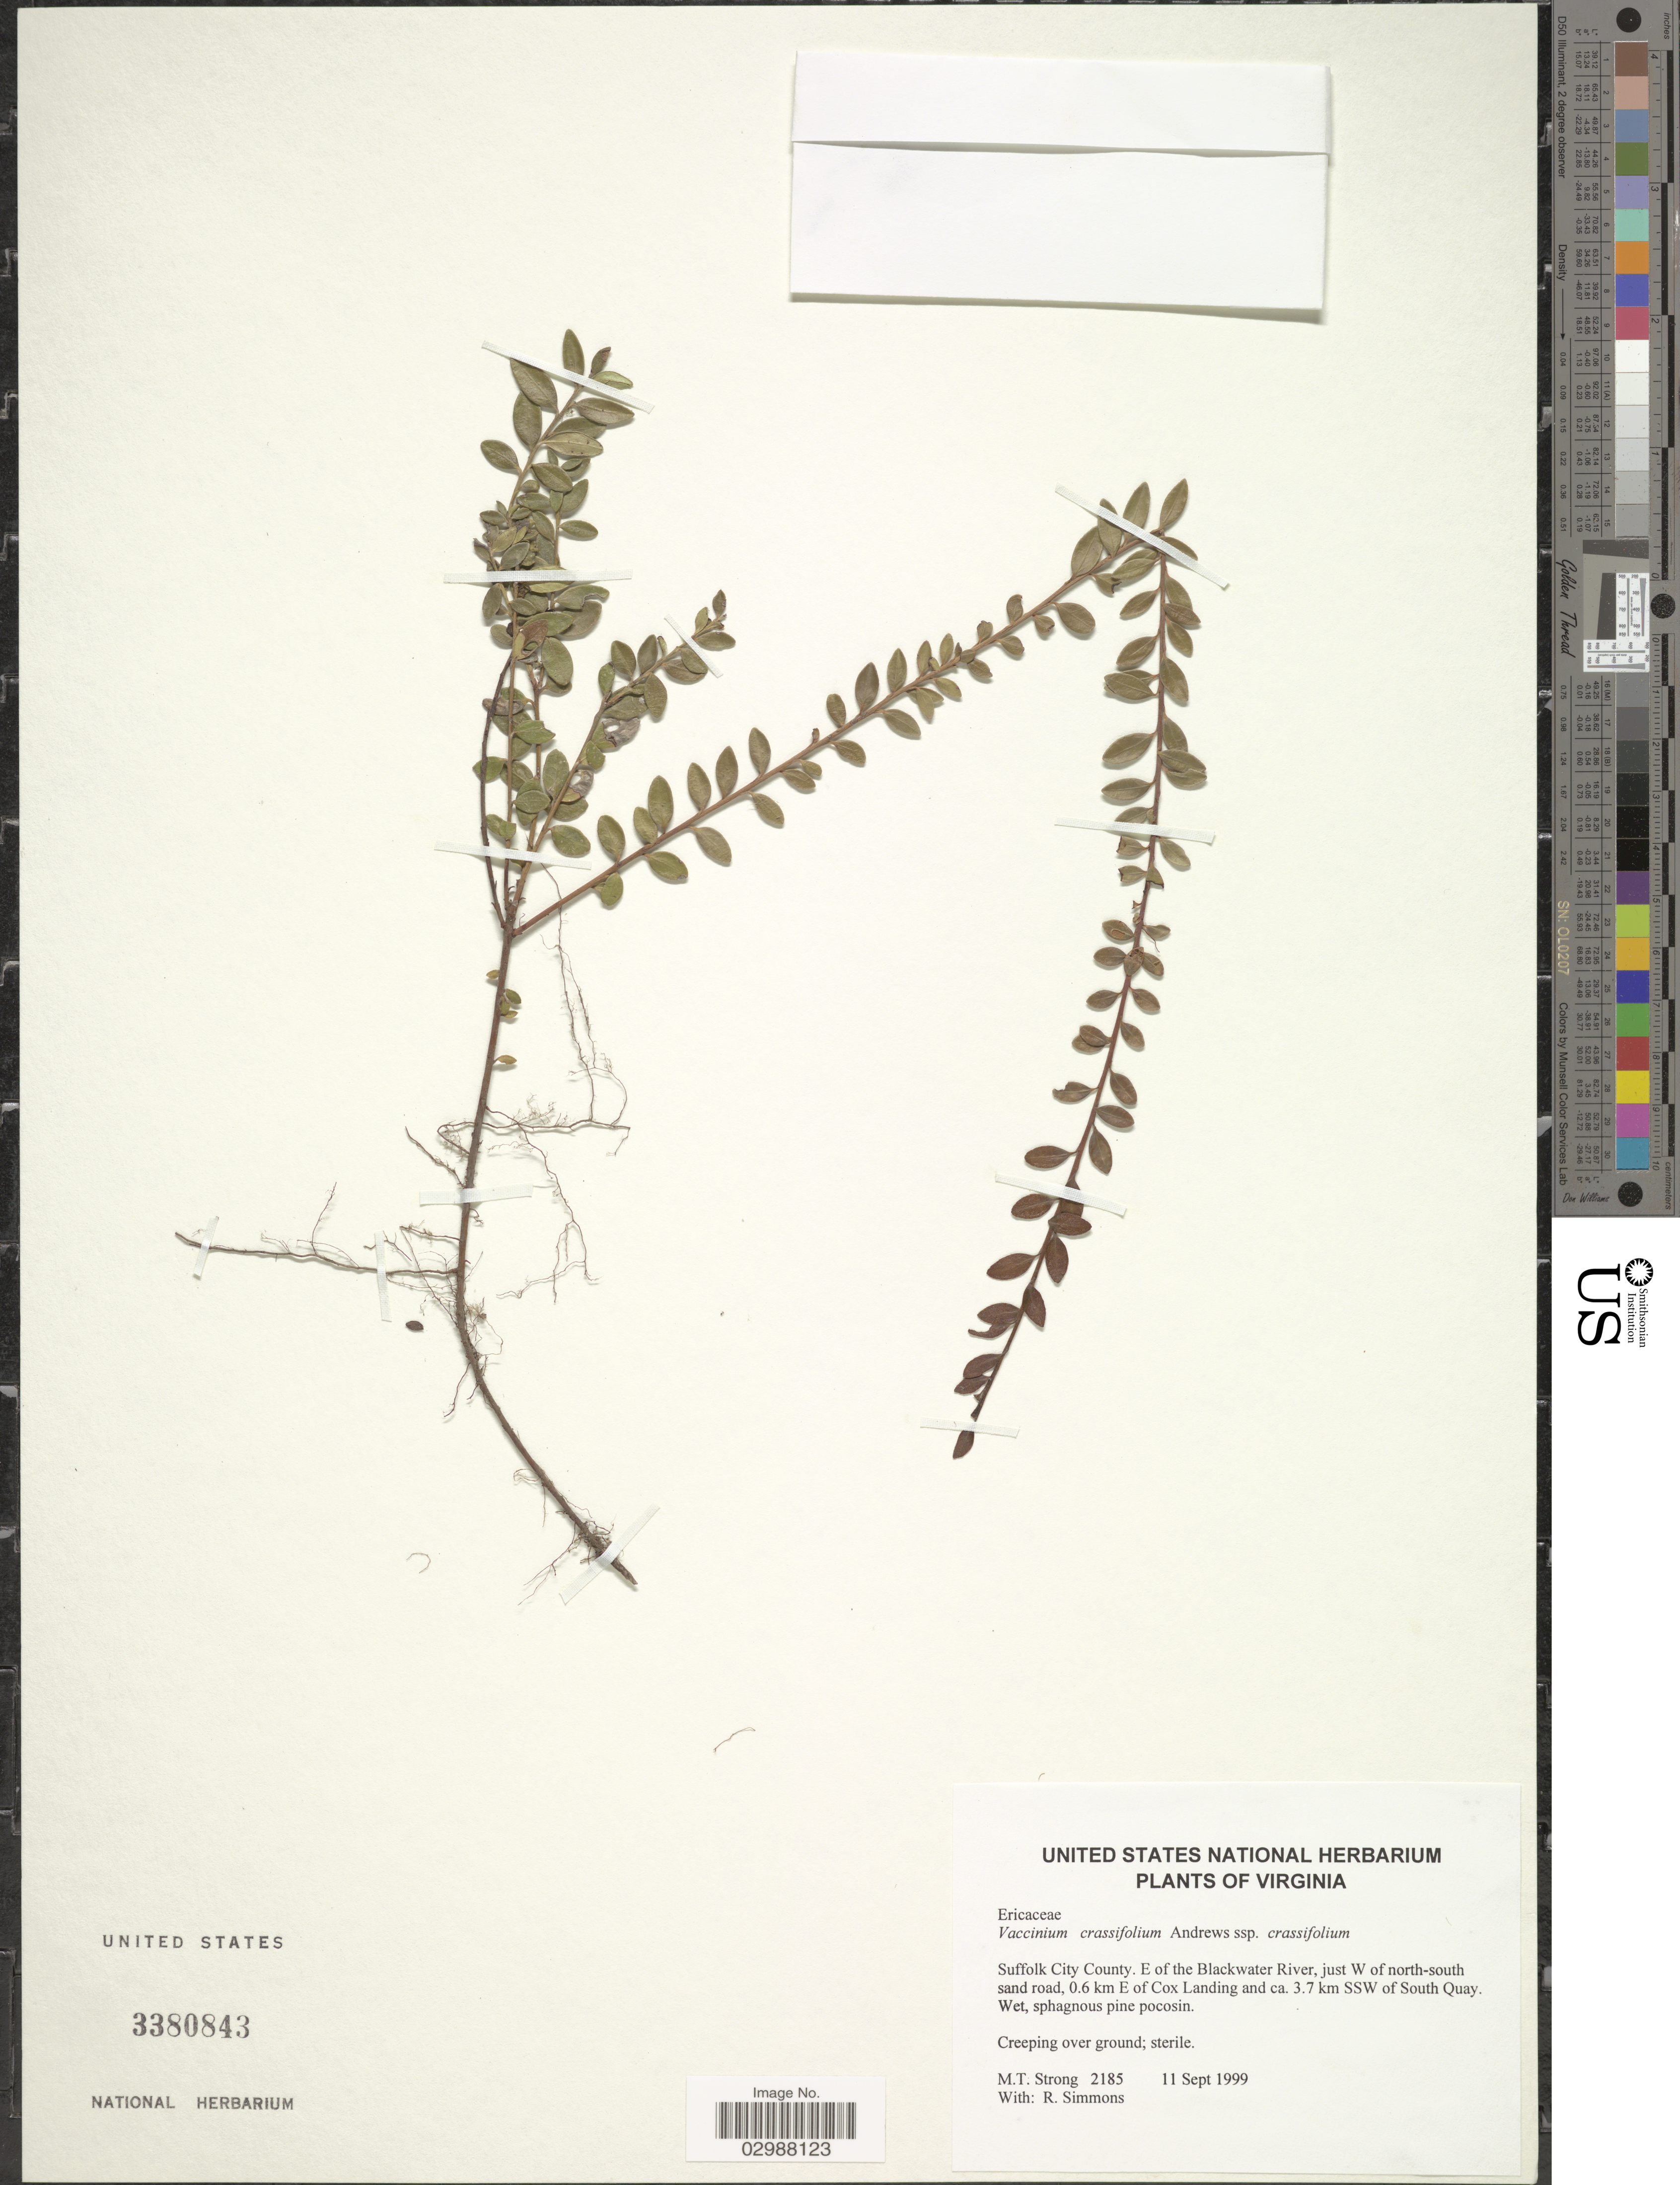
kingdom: Plantae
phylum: Tracheophyta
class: Magnoliopsida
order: Ericales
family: Ericaceae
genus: Vaccinium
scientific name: Vaccinium crassifolium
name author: Andrews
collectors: M. T. Strong & R. Simmons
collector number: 2185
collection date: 1999-09-11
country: United States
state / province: Virginia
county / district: City of Suffolk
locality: Suffolk City County, E of the Blackwater River, just W of north-south sand road, 0.6 km E of Cox Landing and ca. 3.7 km SSW of South Quay.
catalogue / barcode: US 3380843